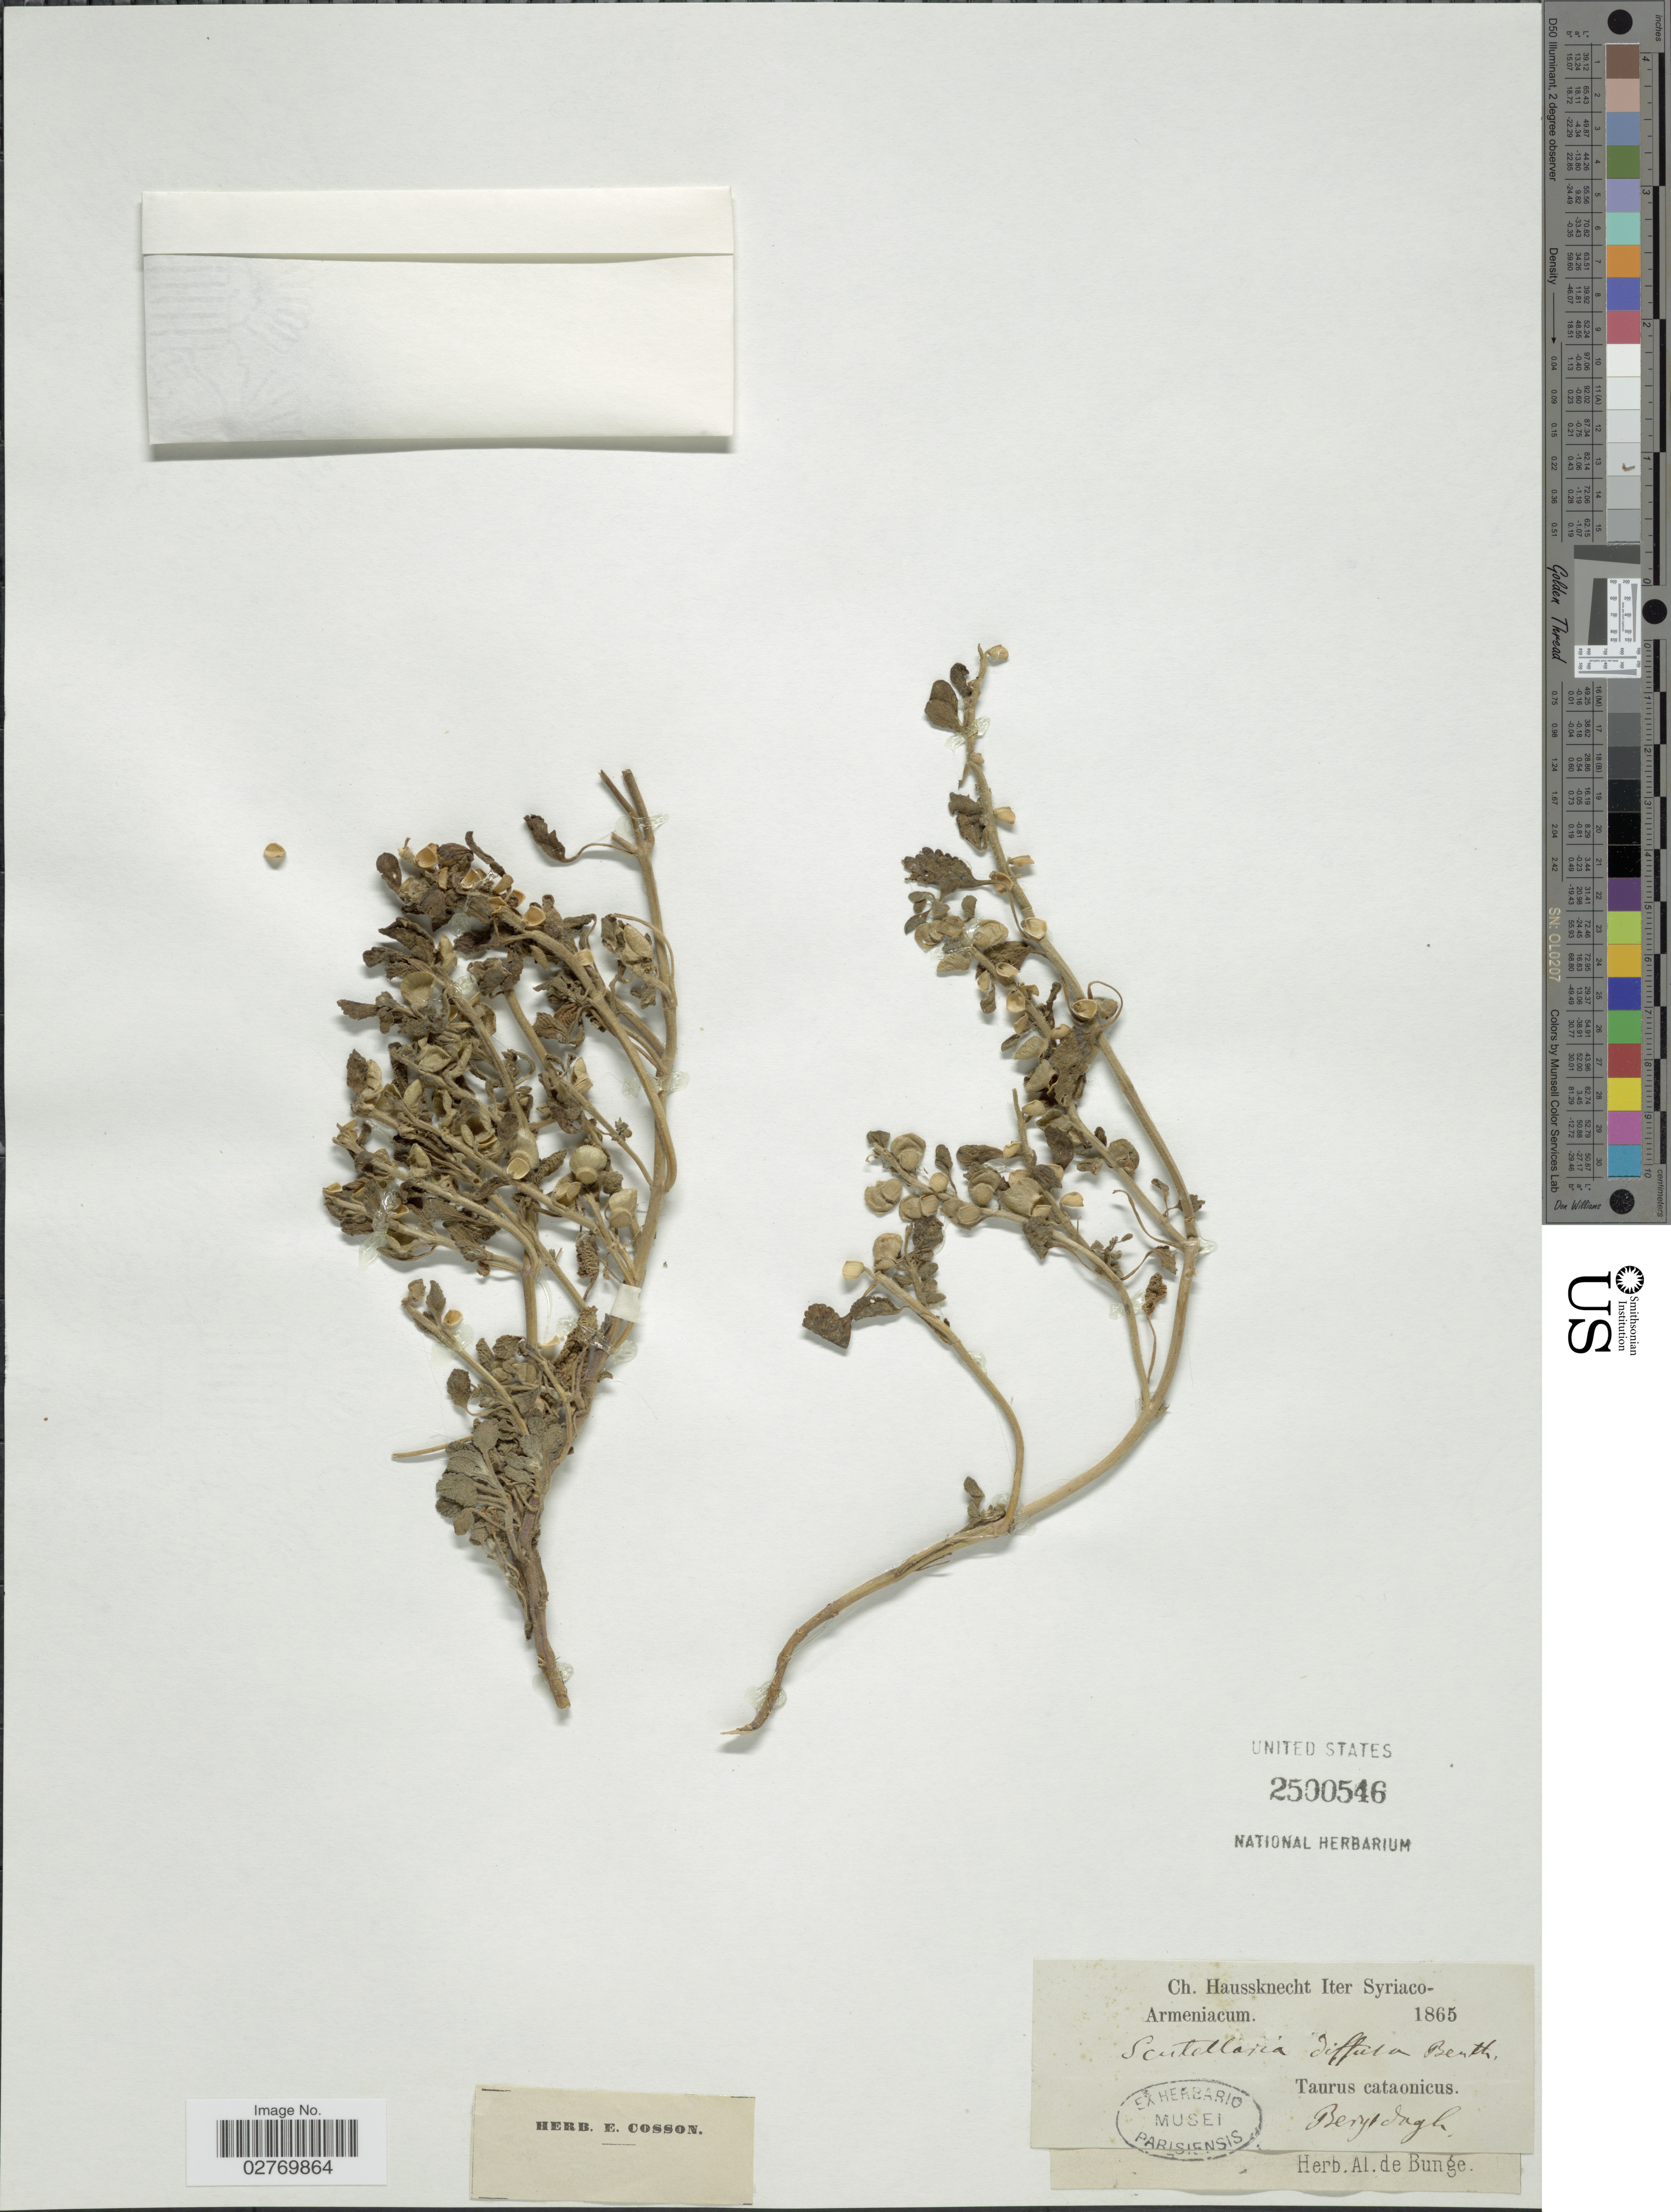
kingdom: Plantae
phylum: Tracheophyta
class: Magnoliopsida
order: Lamiales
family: Lamiaceae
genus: Scutellaria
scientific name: Scutellaria diffusa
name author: Benth.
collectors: C. Haussknecht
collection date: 1865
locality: Syriaco-Armeniacum. Taurus cataonicus. Beryldagh [interpreted]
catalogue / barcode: US 2500546